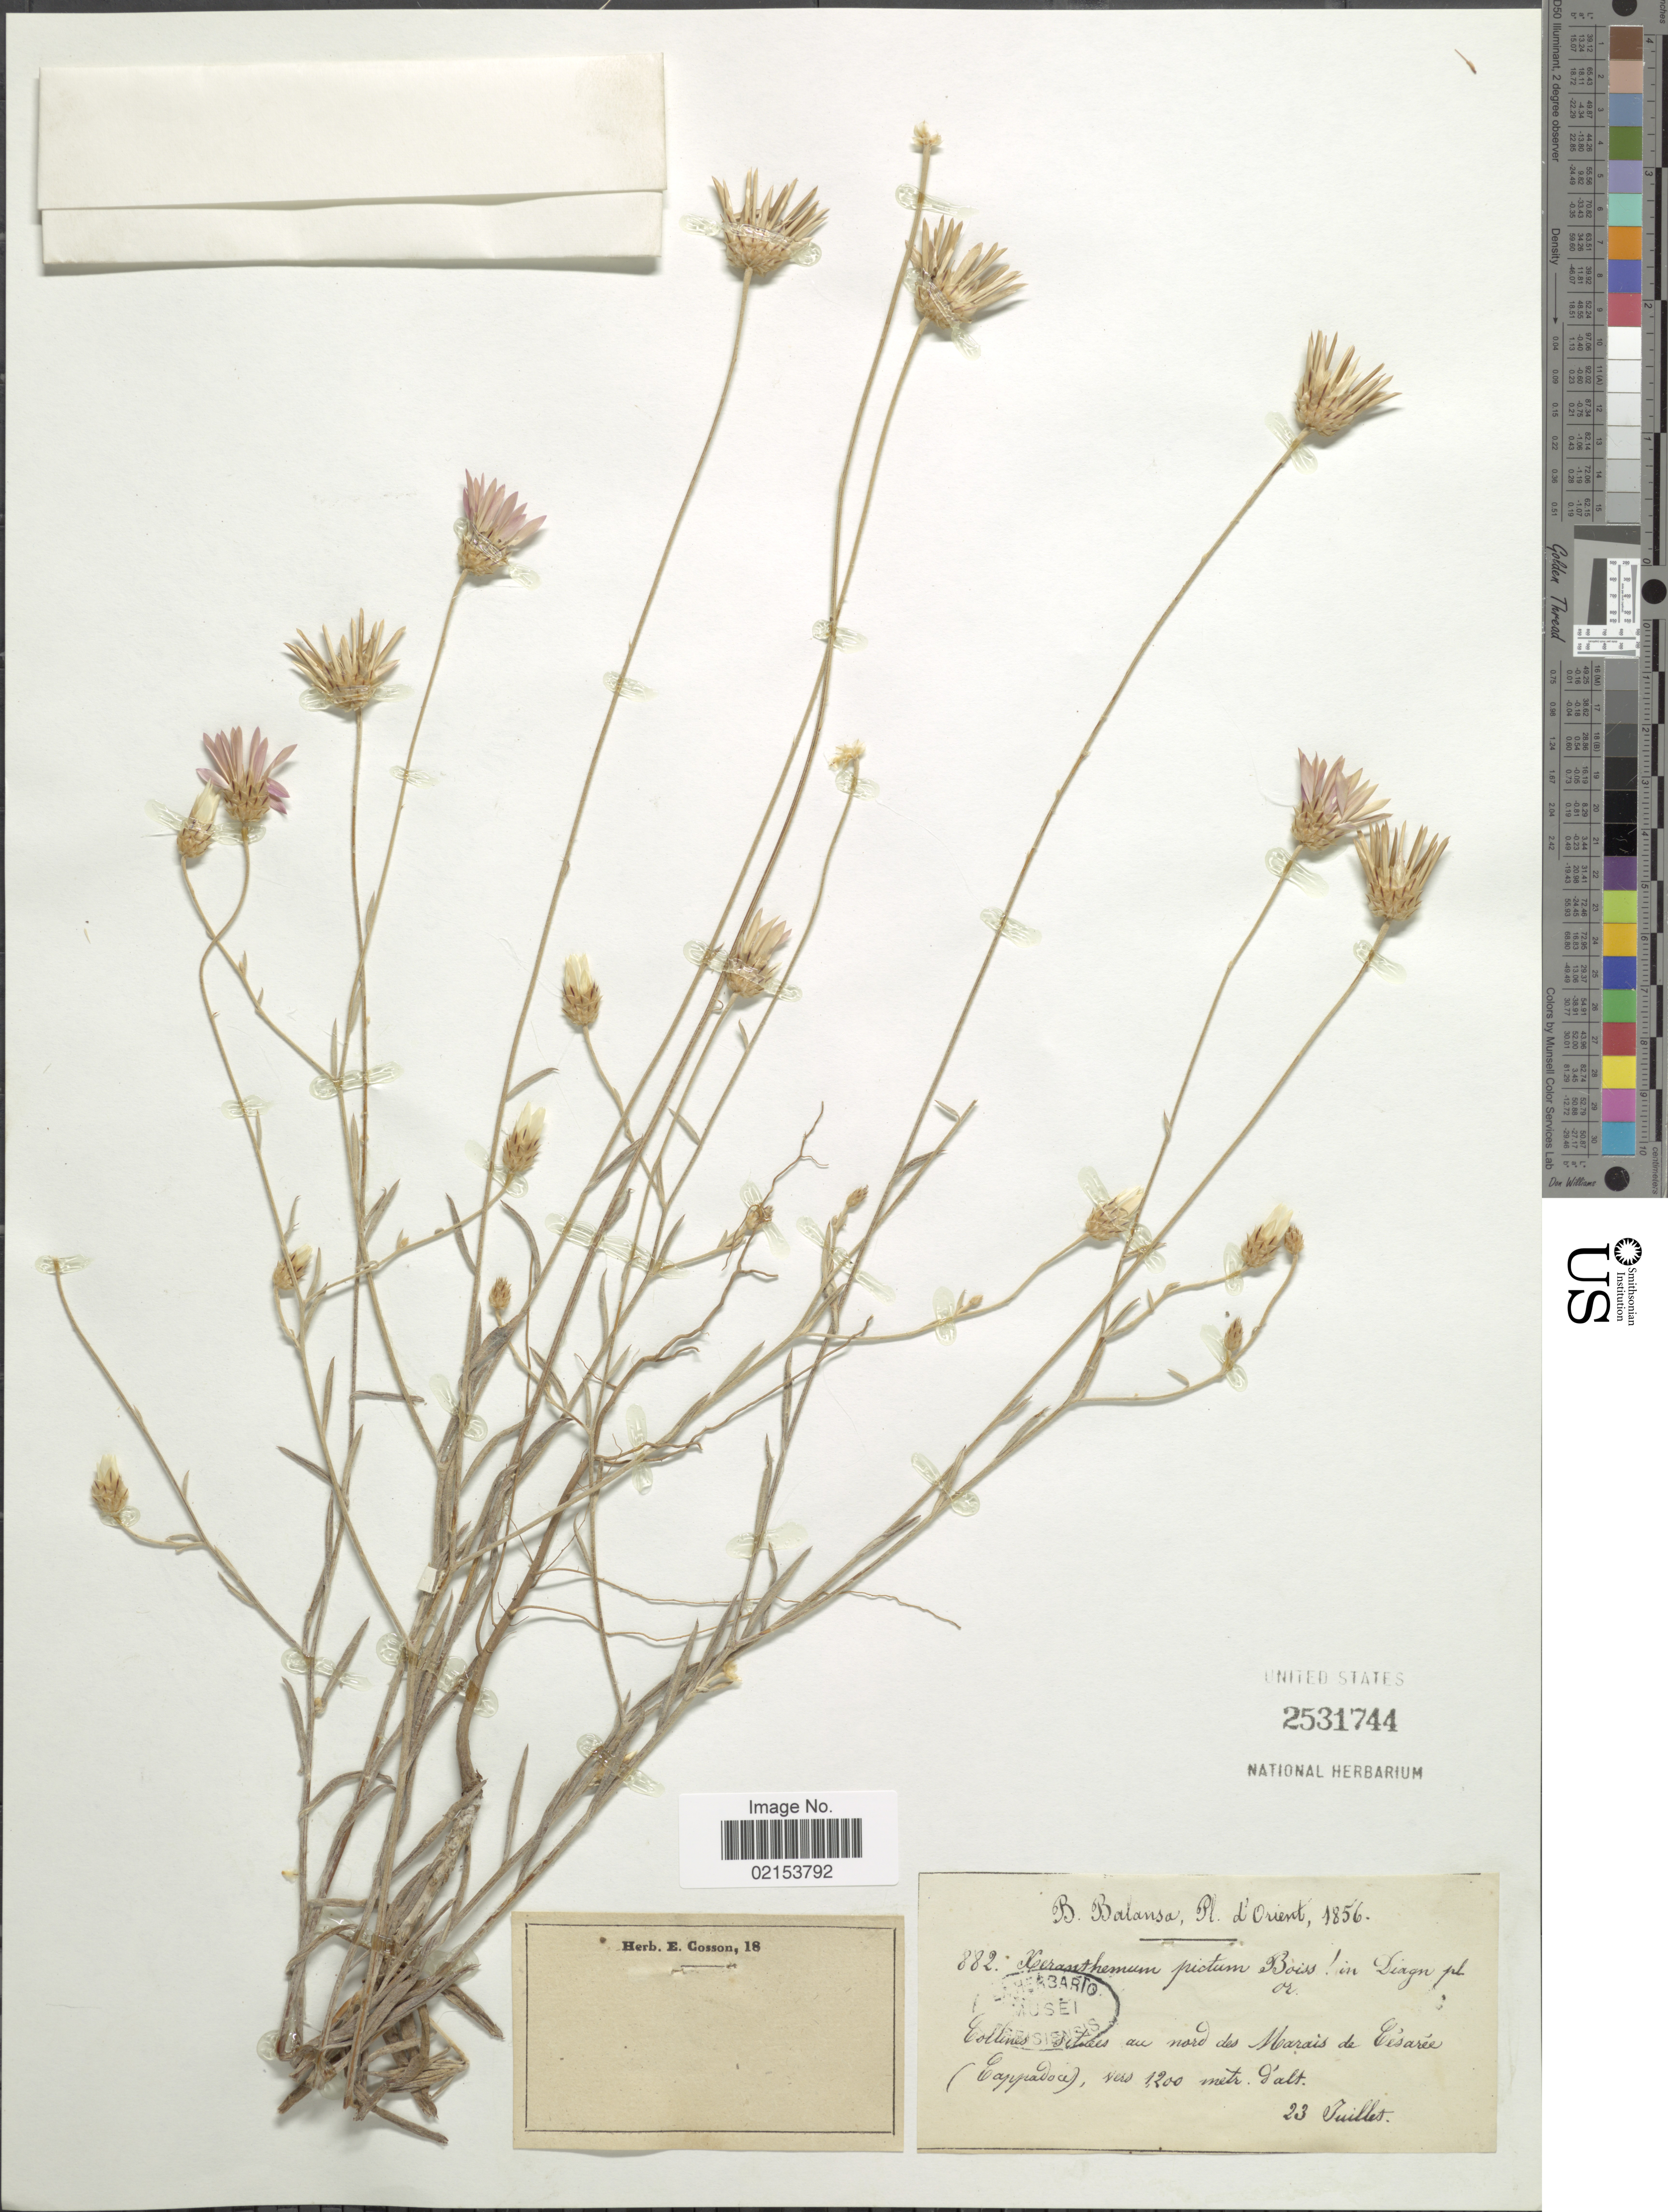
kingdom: Plantae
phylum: Tracheophyta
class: Magnoliopsida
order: Asterales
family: Asteraceae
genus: Xeranthemum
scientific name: Xeranthemum sp.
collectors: B. Balansa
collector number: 882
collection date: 1856-07-23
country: Turkey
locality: D'Orient. Collines situes au nord des Marais de Tisaree (Cappadoce) [interpreted]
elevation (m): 1200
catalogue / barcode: US 2531744